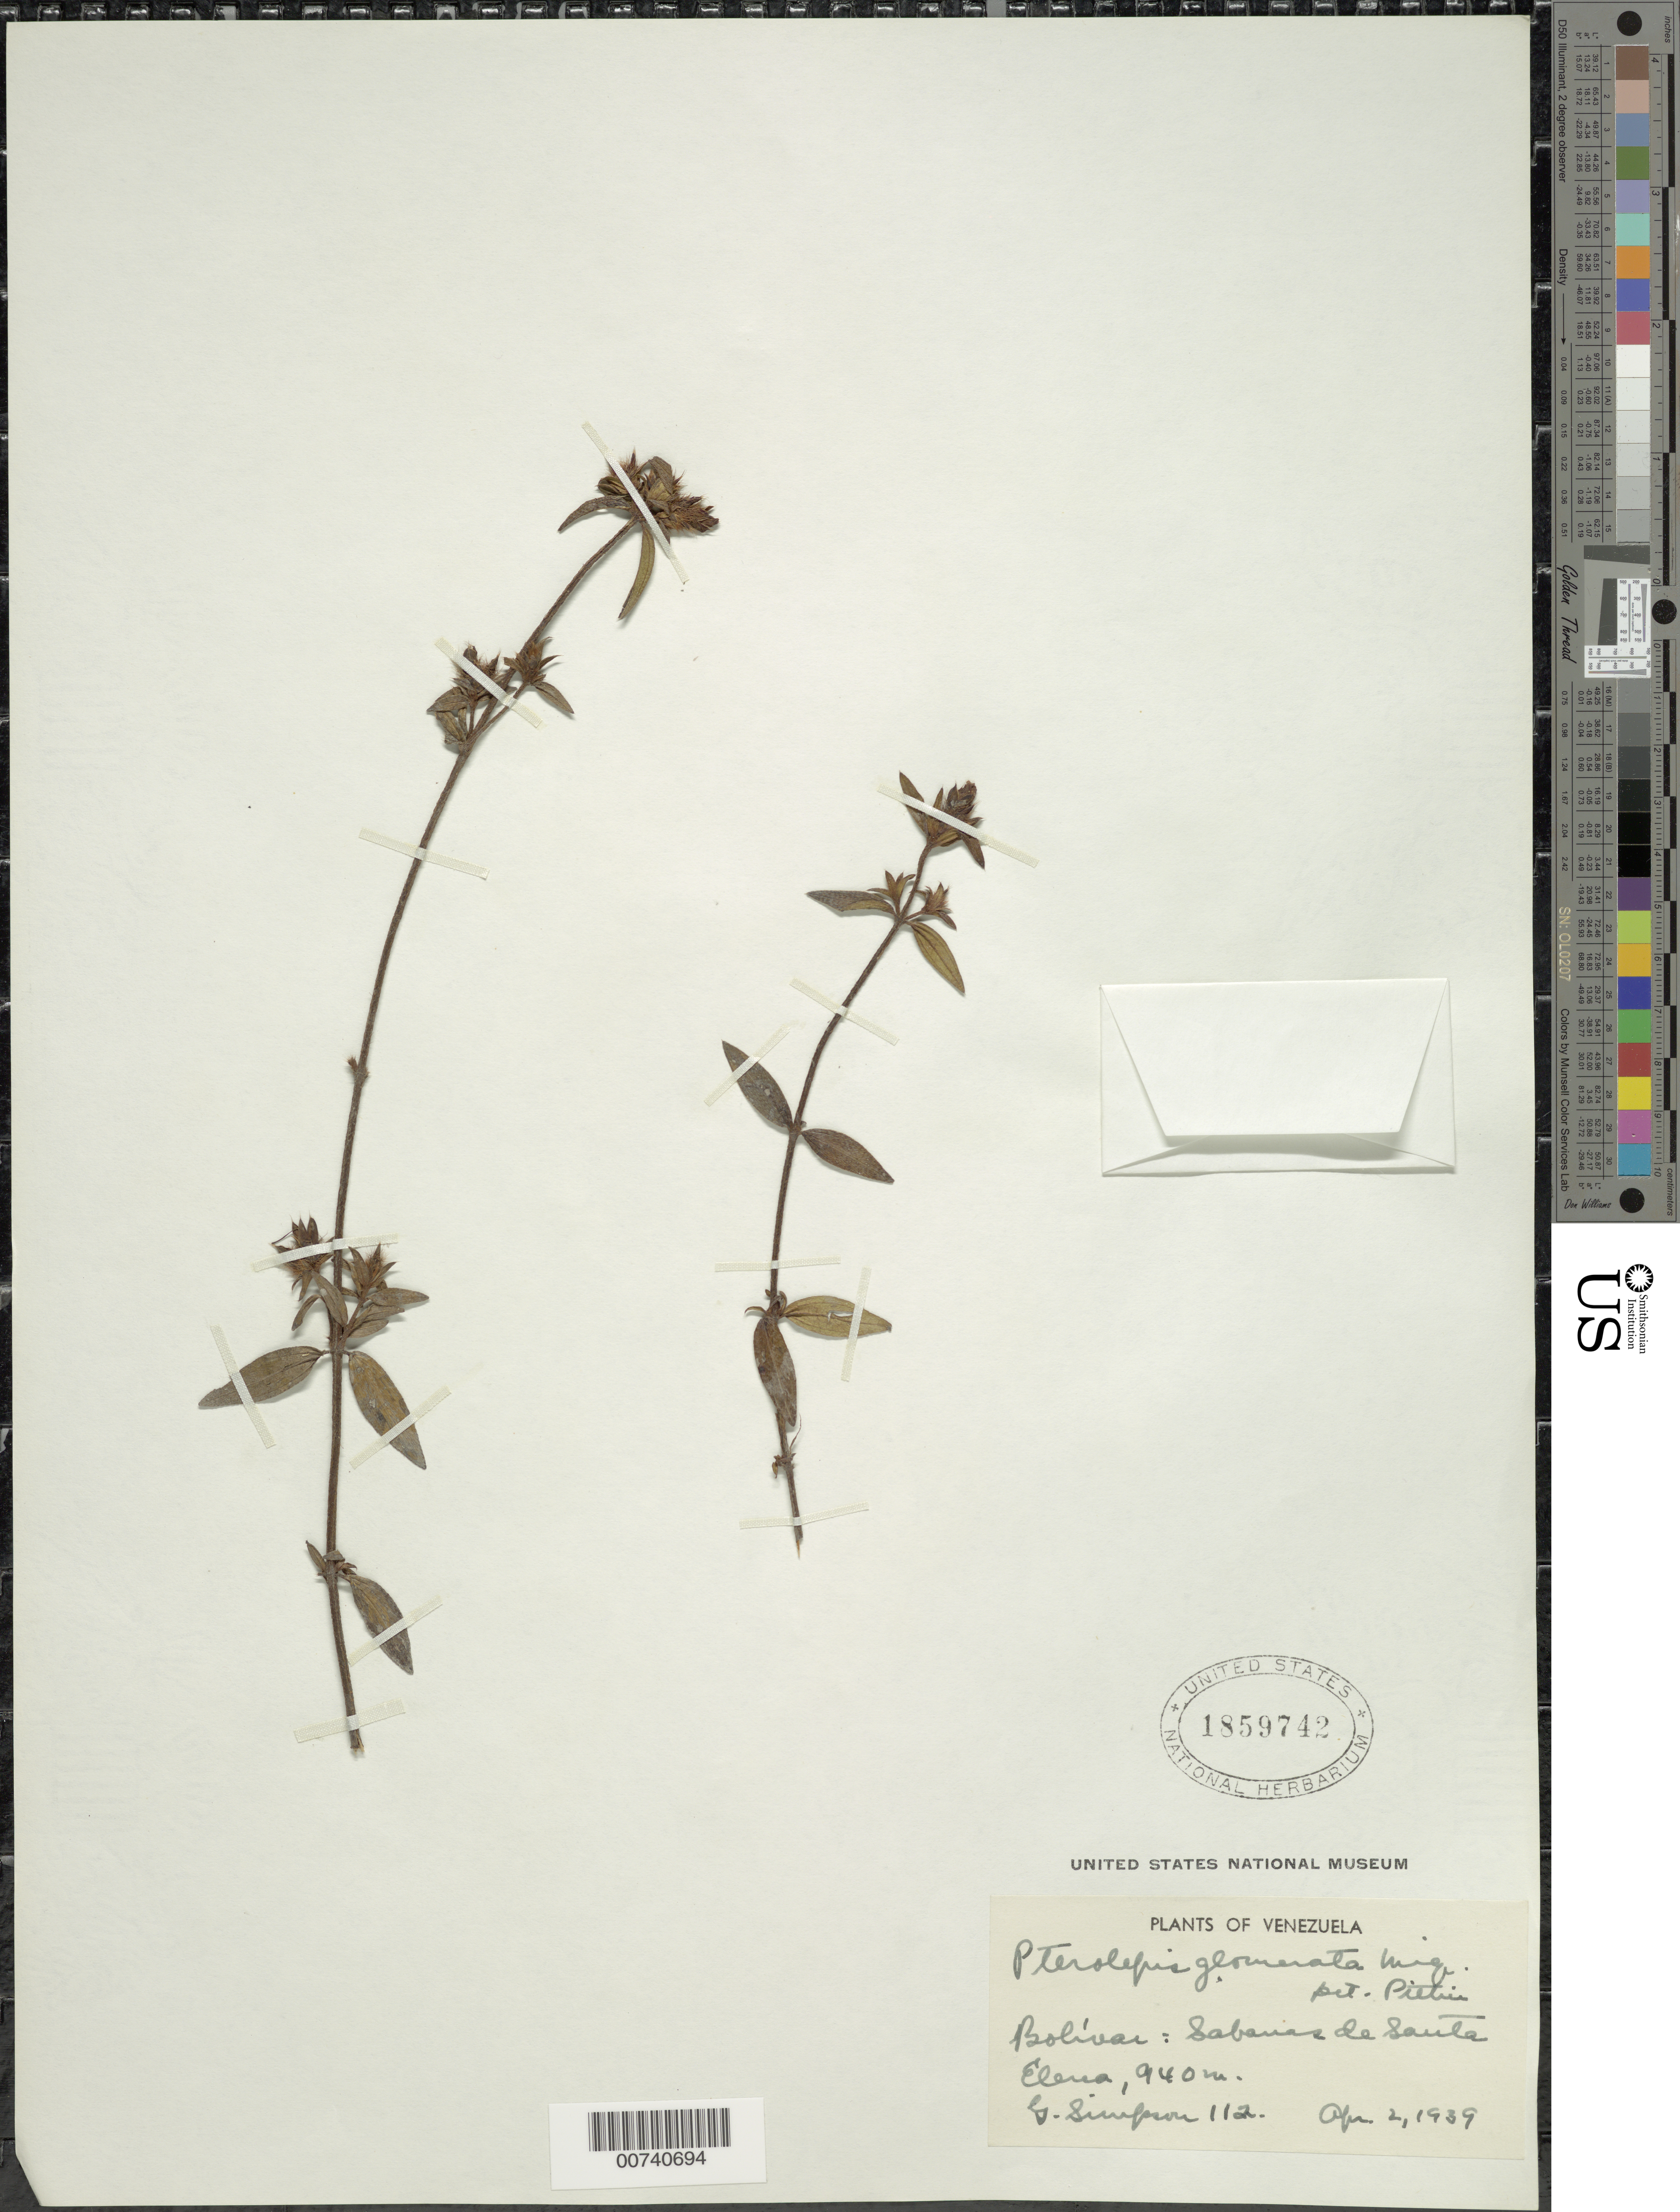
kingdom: Plantae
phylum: Tracheophyta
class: Magnoliopsida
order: Myrtales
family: Melastomataceae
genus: Pterolepis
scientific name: Pterolepis glomerata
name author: (Rottb.) Miq.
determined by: Pittier, Henri F.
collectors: G. Simpson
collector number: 112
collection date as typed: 2-Apr-39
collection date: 1939-04-02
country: Venezuela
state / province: Bolívar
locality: Sabanas de Santa Elena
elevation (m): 940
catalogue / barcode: US 1859742